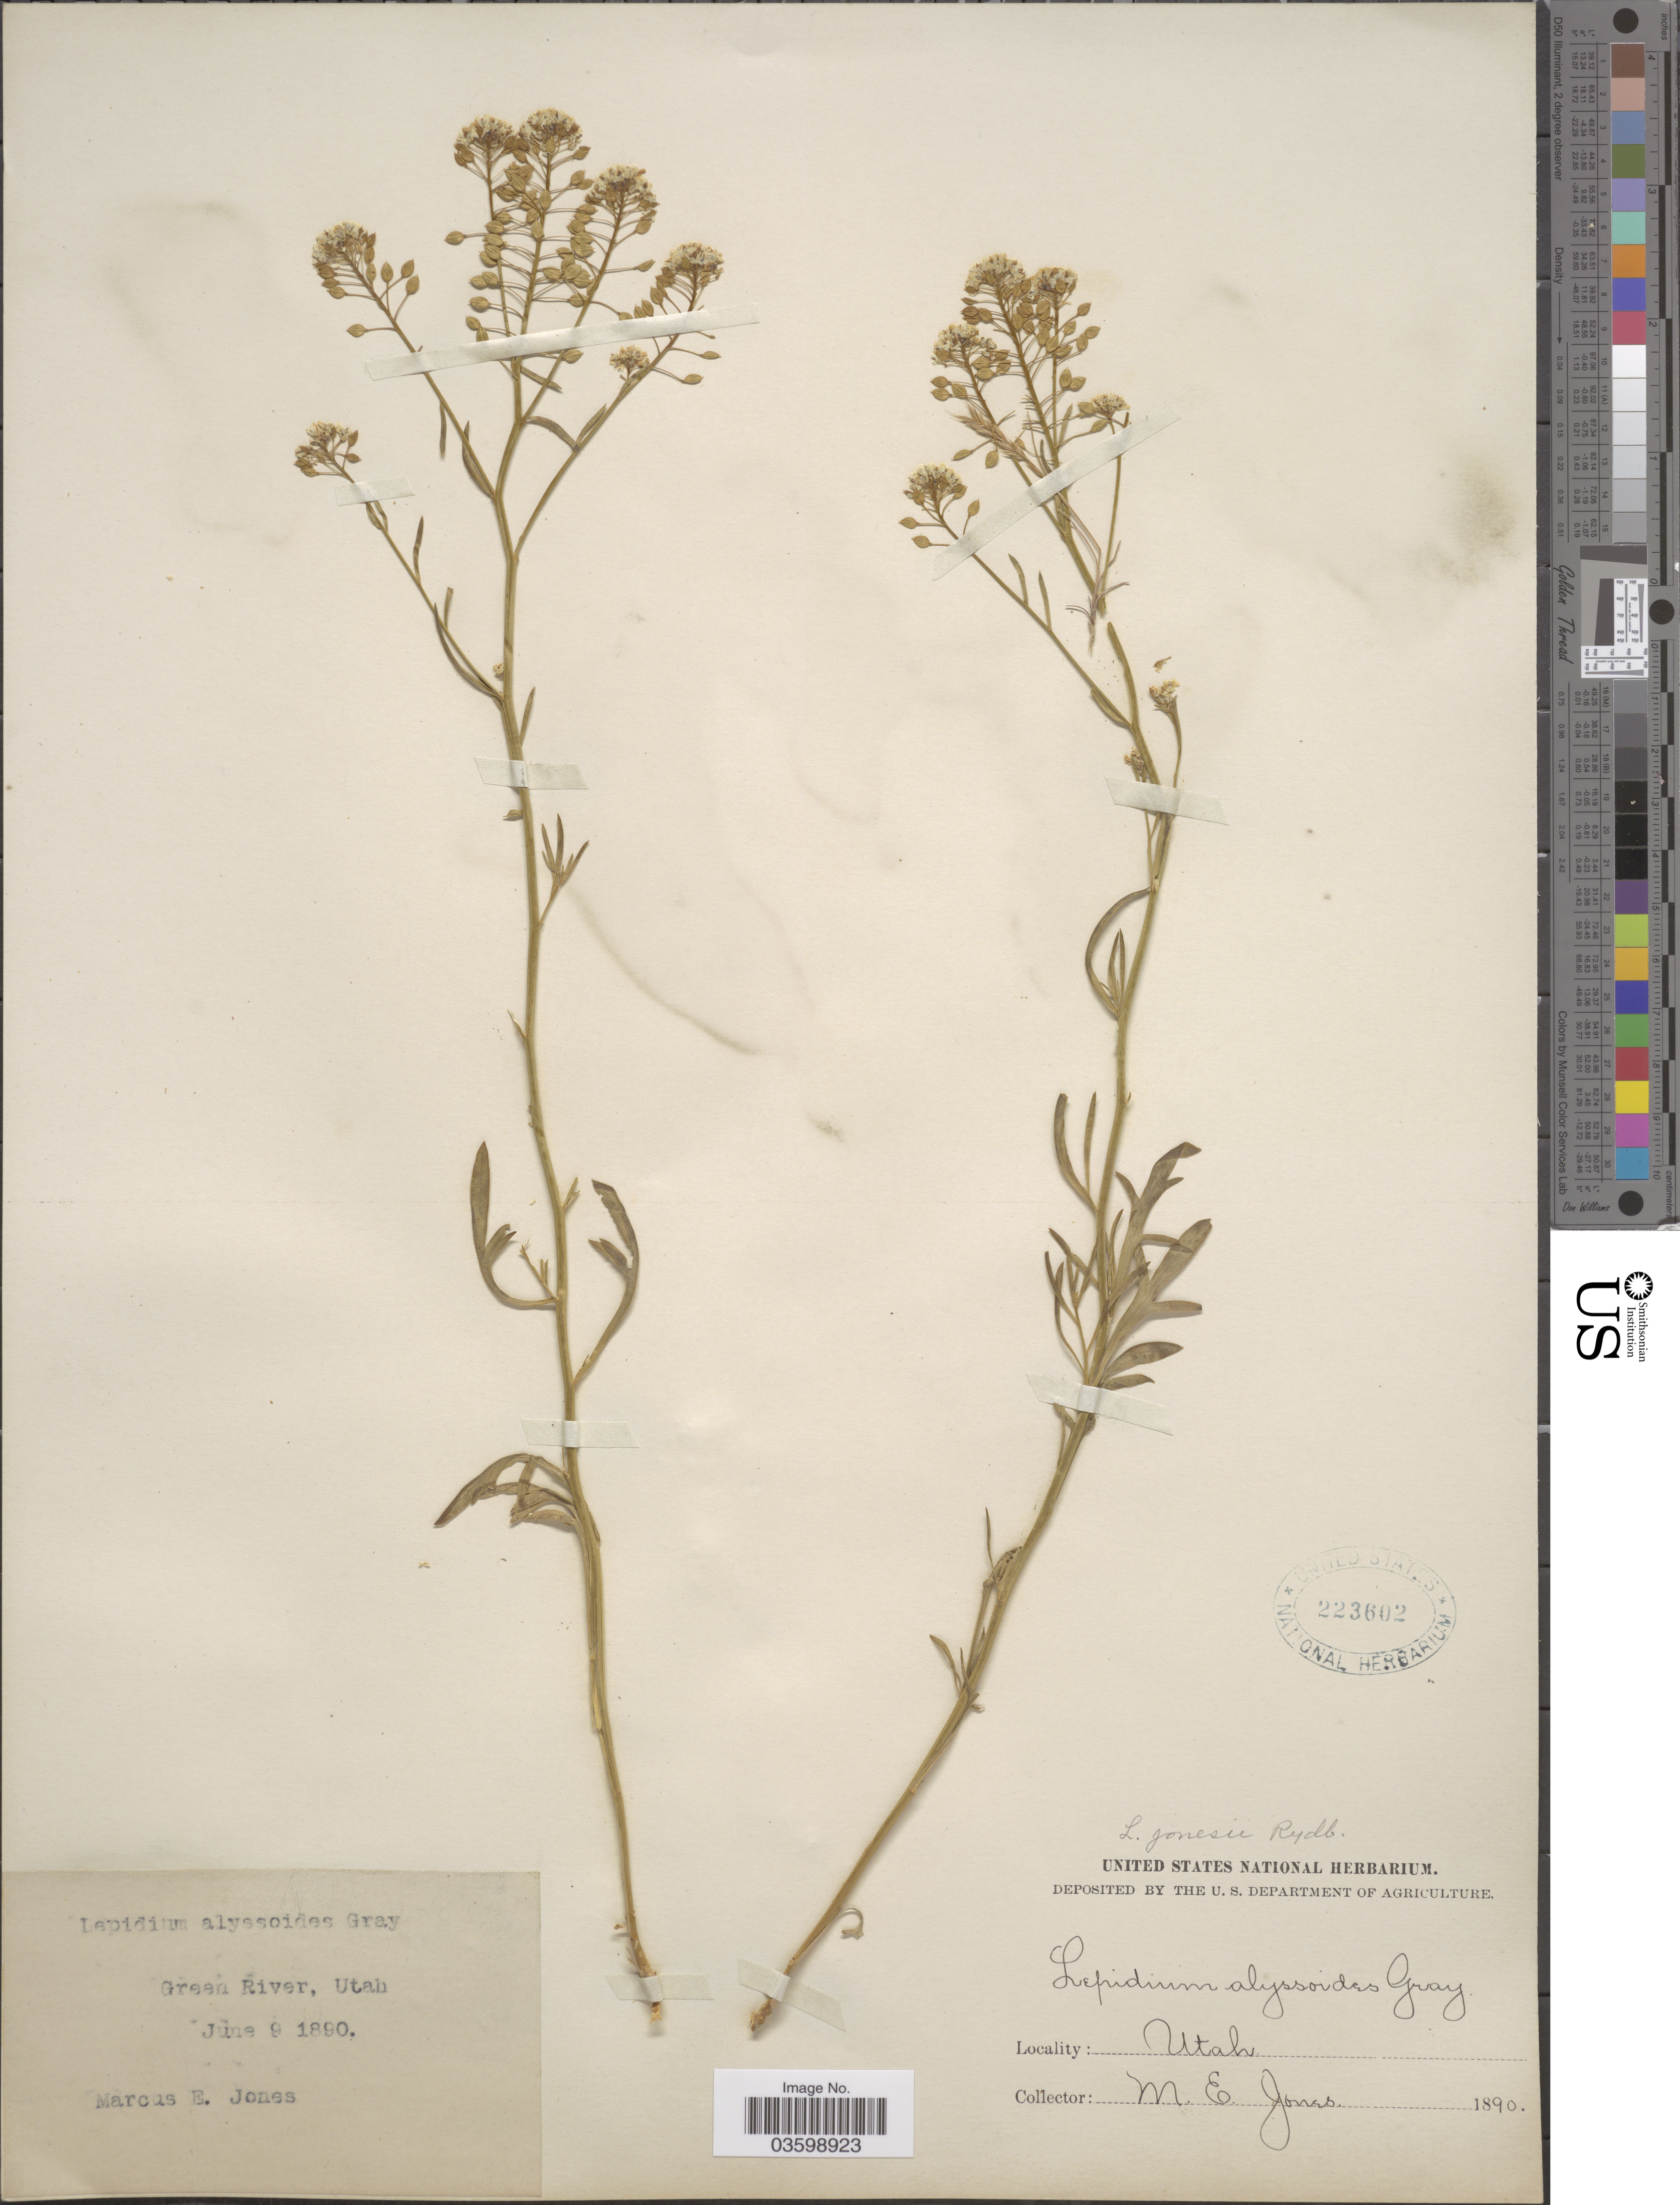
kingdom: Plantae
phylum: Tracheophyta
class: Magnoliopsida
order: Brassicales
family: Brassicaceae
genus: Lepidium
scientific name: Lepidium montanum var. jonesii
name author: (Rydb.) C.L. Hitchc.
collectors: M. E. Jones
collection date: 1890-06-09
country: United States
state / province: Utah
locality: Green River.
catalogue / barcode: US 223602